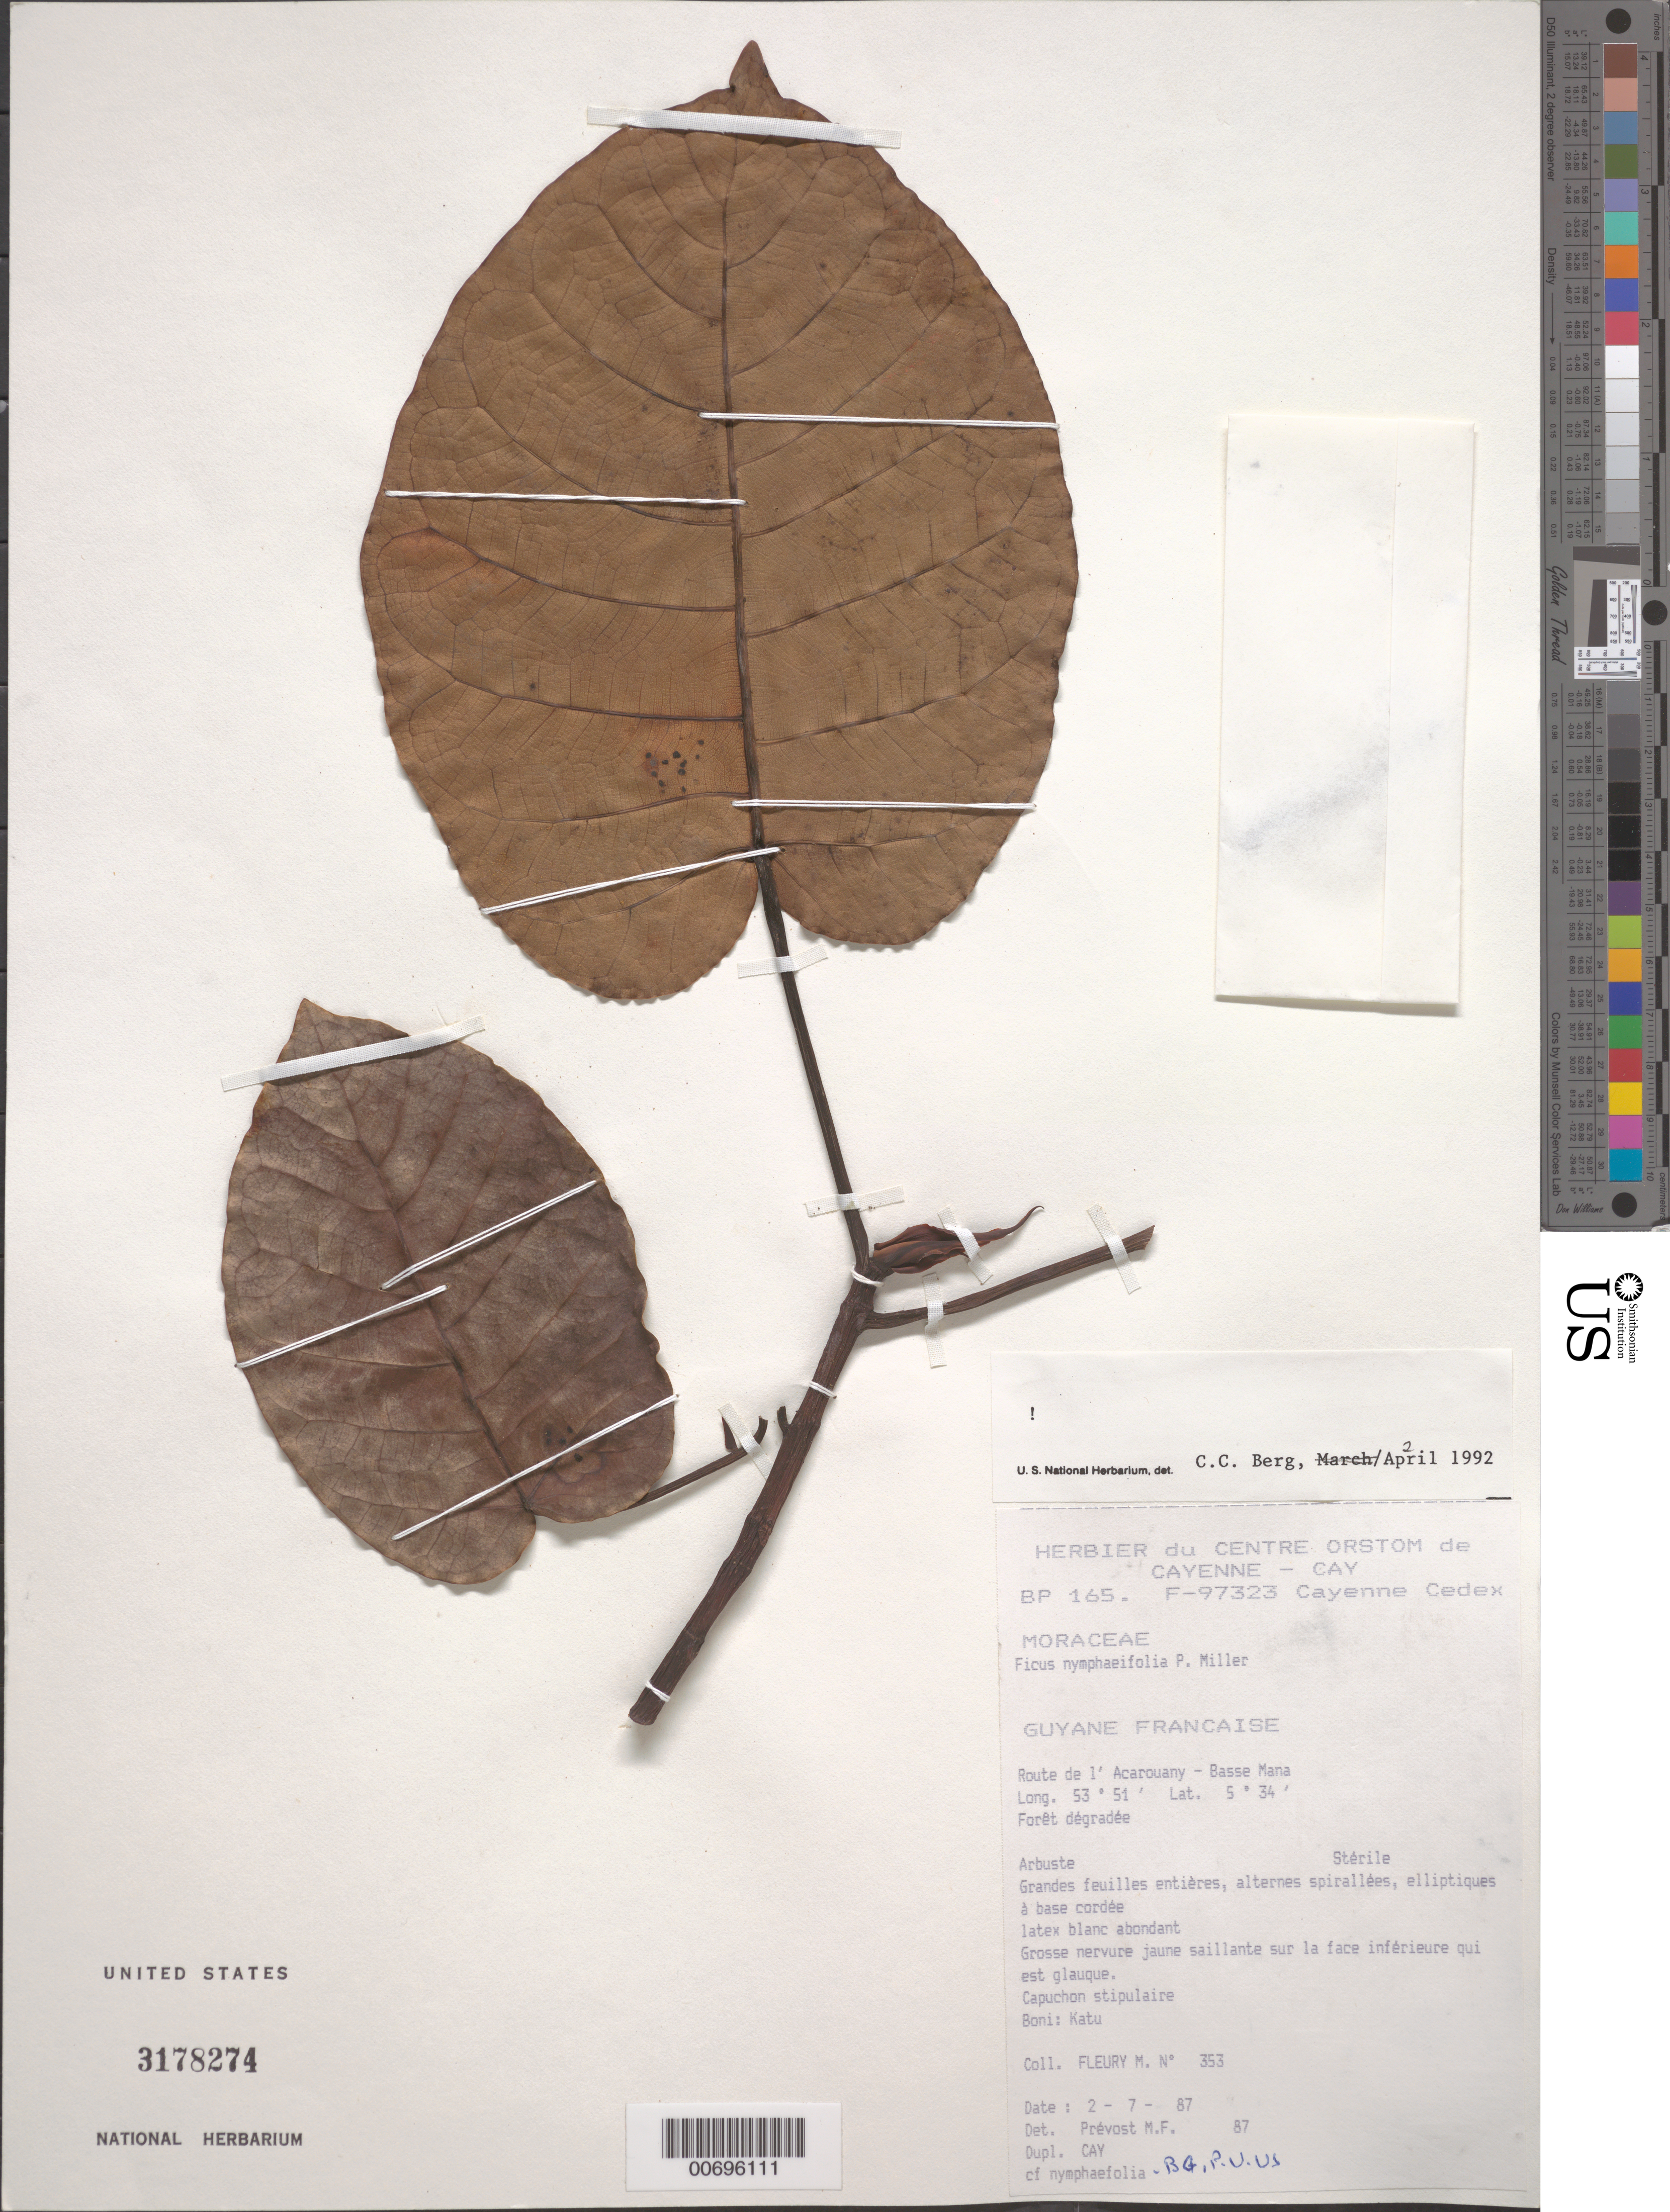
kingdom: Plantae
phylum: Tracheophyta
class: Magnoliopsida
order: Rosales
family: Moraceae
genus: Ficus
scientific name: Ficus nymphaeifolia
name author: Mill.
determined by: Berg, C. C.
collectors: M. Fleury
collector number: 353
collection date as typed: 2-Feb-87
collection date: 1987-02-02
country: French Guiana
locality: Route de l'Acarouany, Bassin de la Mana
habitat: Disturbed forest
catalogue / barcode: US 3178274